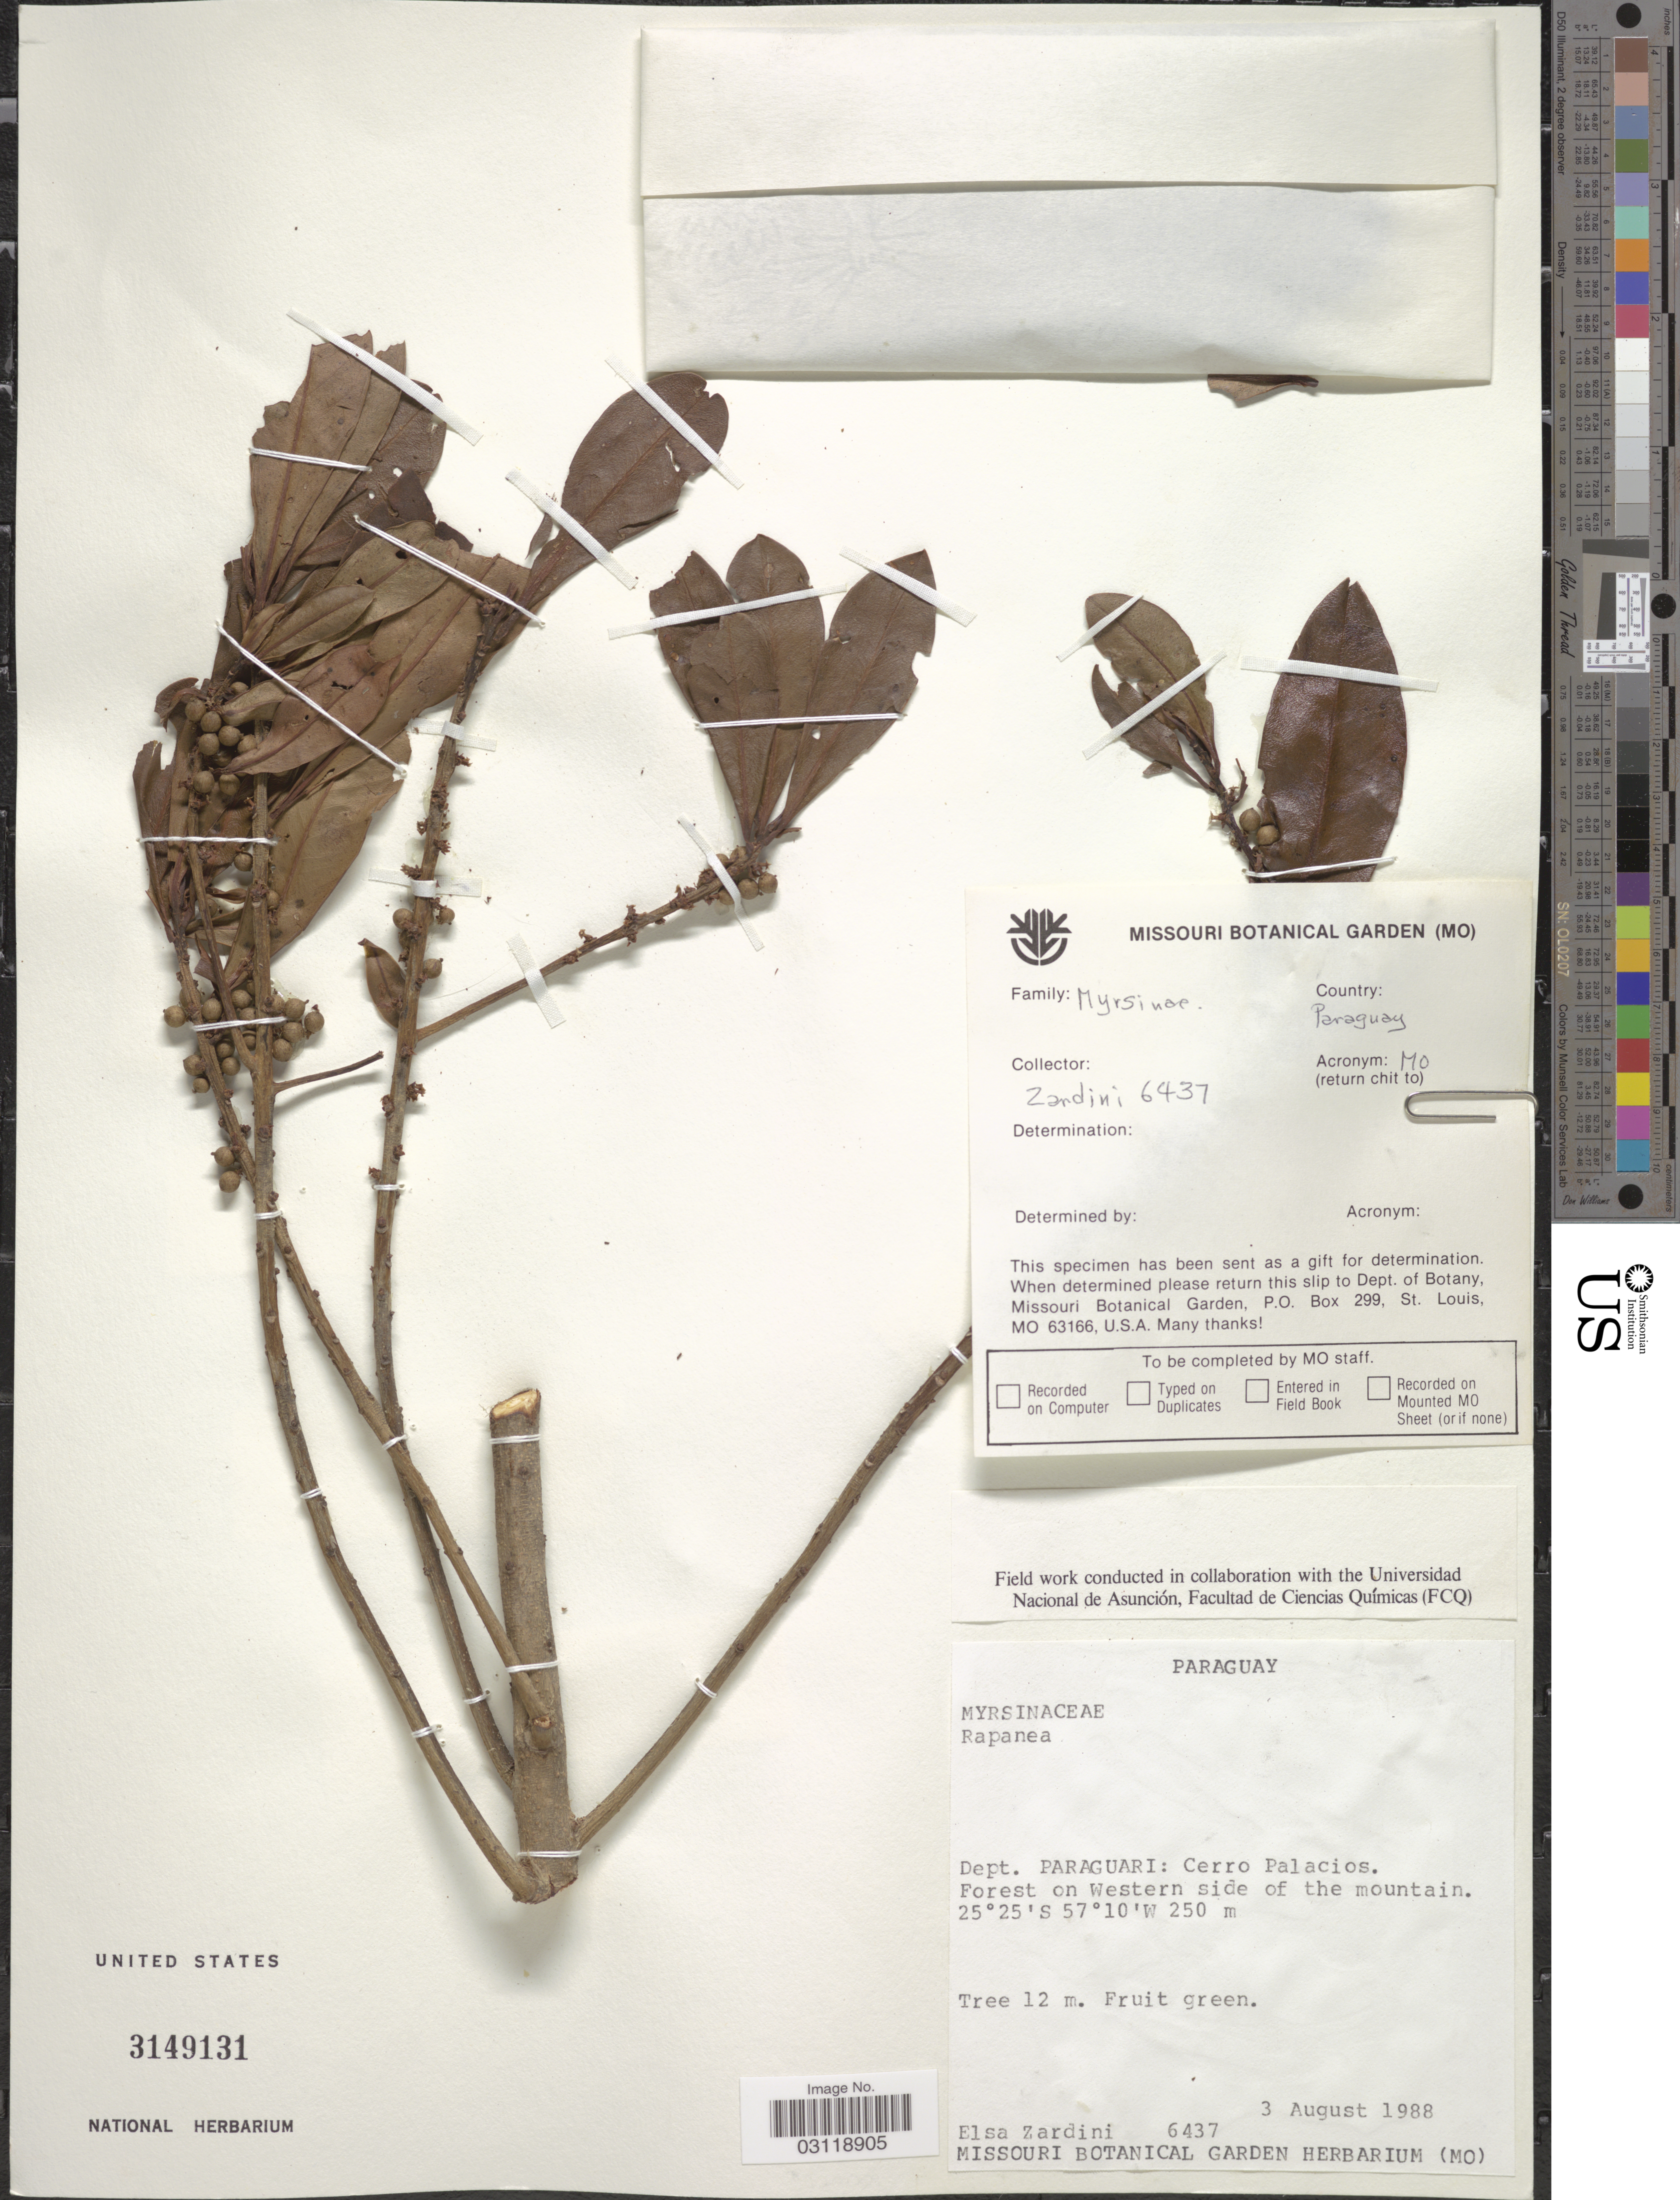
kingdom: Plantae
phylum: Tracheophyta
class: Magnoliopsida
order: Ericales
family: Primulaceae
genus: Rapanea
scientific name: Rapanea sp.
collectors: E. M. Zardini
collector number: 6437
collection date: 1988-08-03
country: Paraguay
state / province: Paraguari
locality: Dept. Paraguari: Cerro Palacios. Forest on Western side of the mountain.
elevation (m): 250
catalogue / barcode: US 3149131